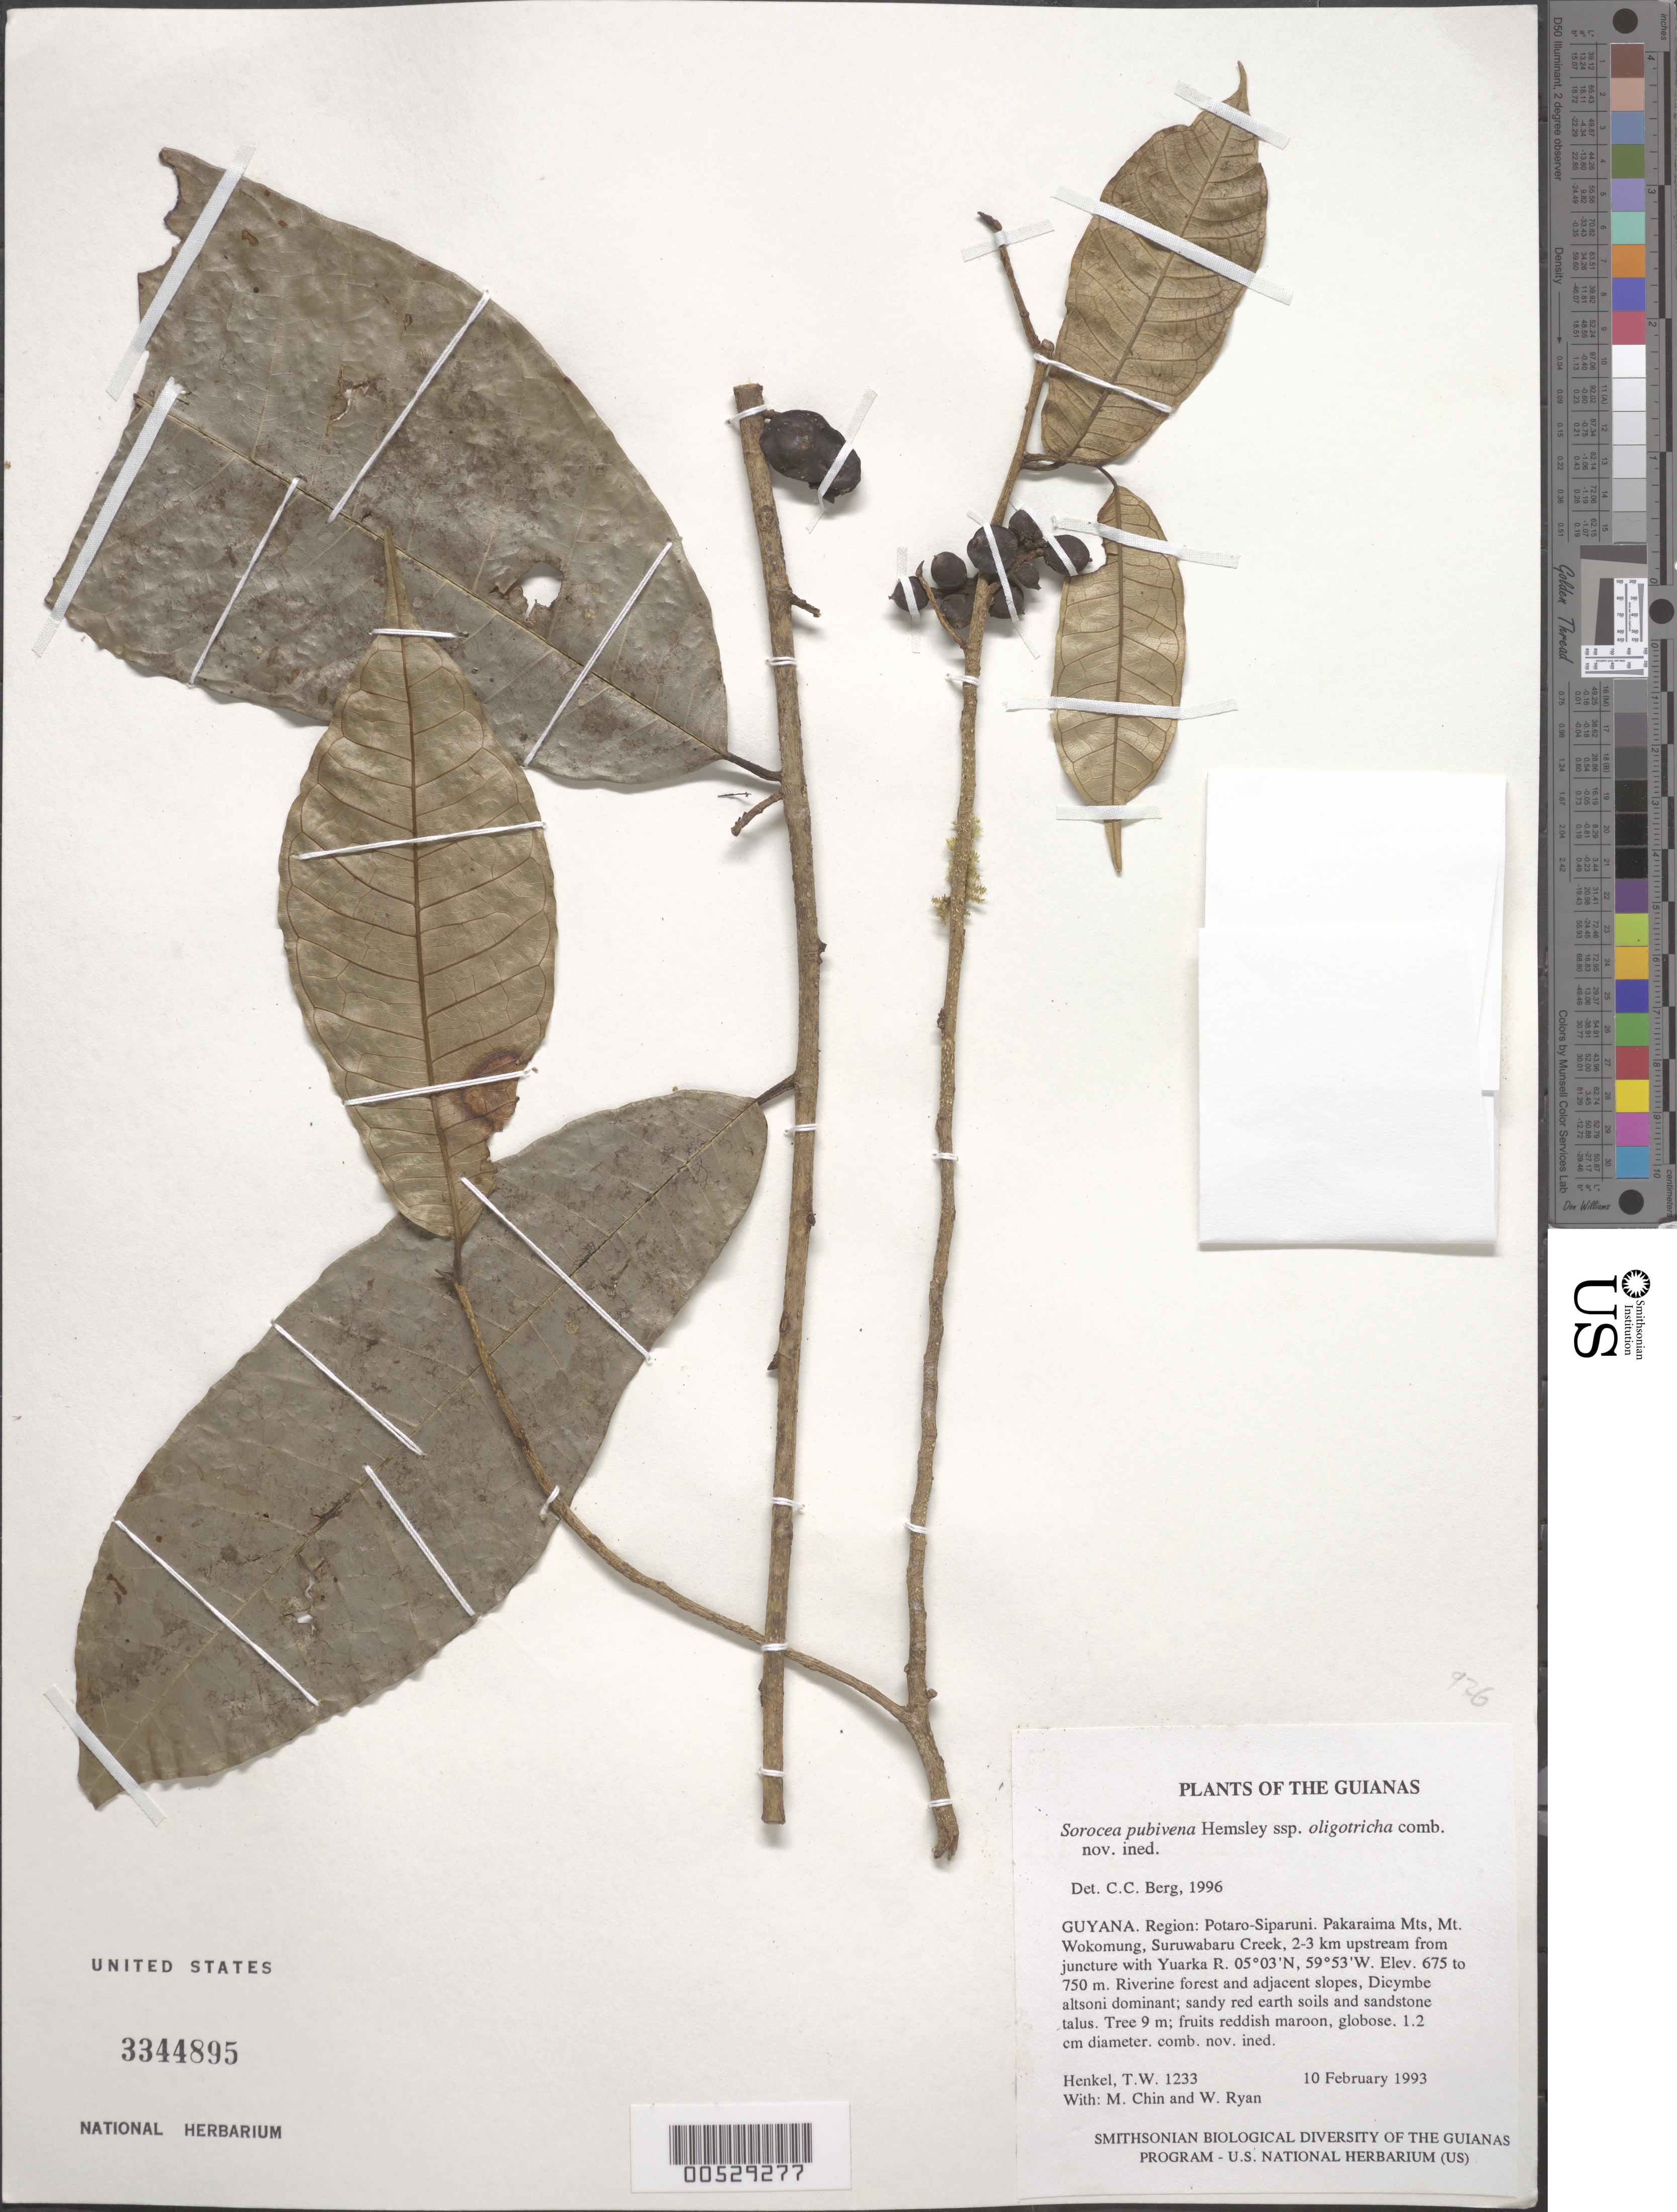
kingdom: Plantae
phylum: Tracheophyta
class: Magnoliopsida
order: Rosales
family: Moraceae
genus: Sorocea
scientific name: Sorocea pubivena subsp. oligotricha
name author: (Akkermans & C.C. Berg) C.C. Berg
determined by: Berg, C. C.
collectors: T. Henkel, M. Chin & W. Ryan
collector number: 1233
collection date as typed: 10 February 1993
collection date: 1993-02-10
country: Guyana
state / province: Potaro-Siparuni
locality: Pakaraima Mts, Mt. Wokomung, Suruwabaru Creek, 2-3 km upstream from juncture with Yuarka R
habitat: Riverine forest and adjacent slopes, Dicymbe altsoni dominant; sandy red earth soils and sandstone talus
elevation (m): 675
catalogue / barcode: US 3344895